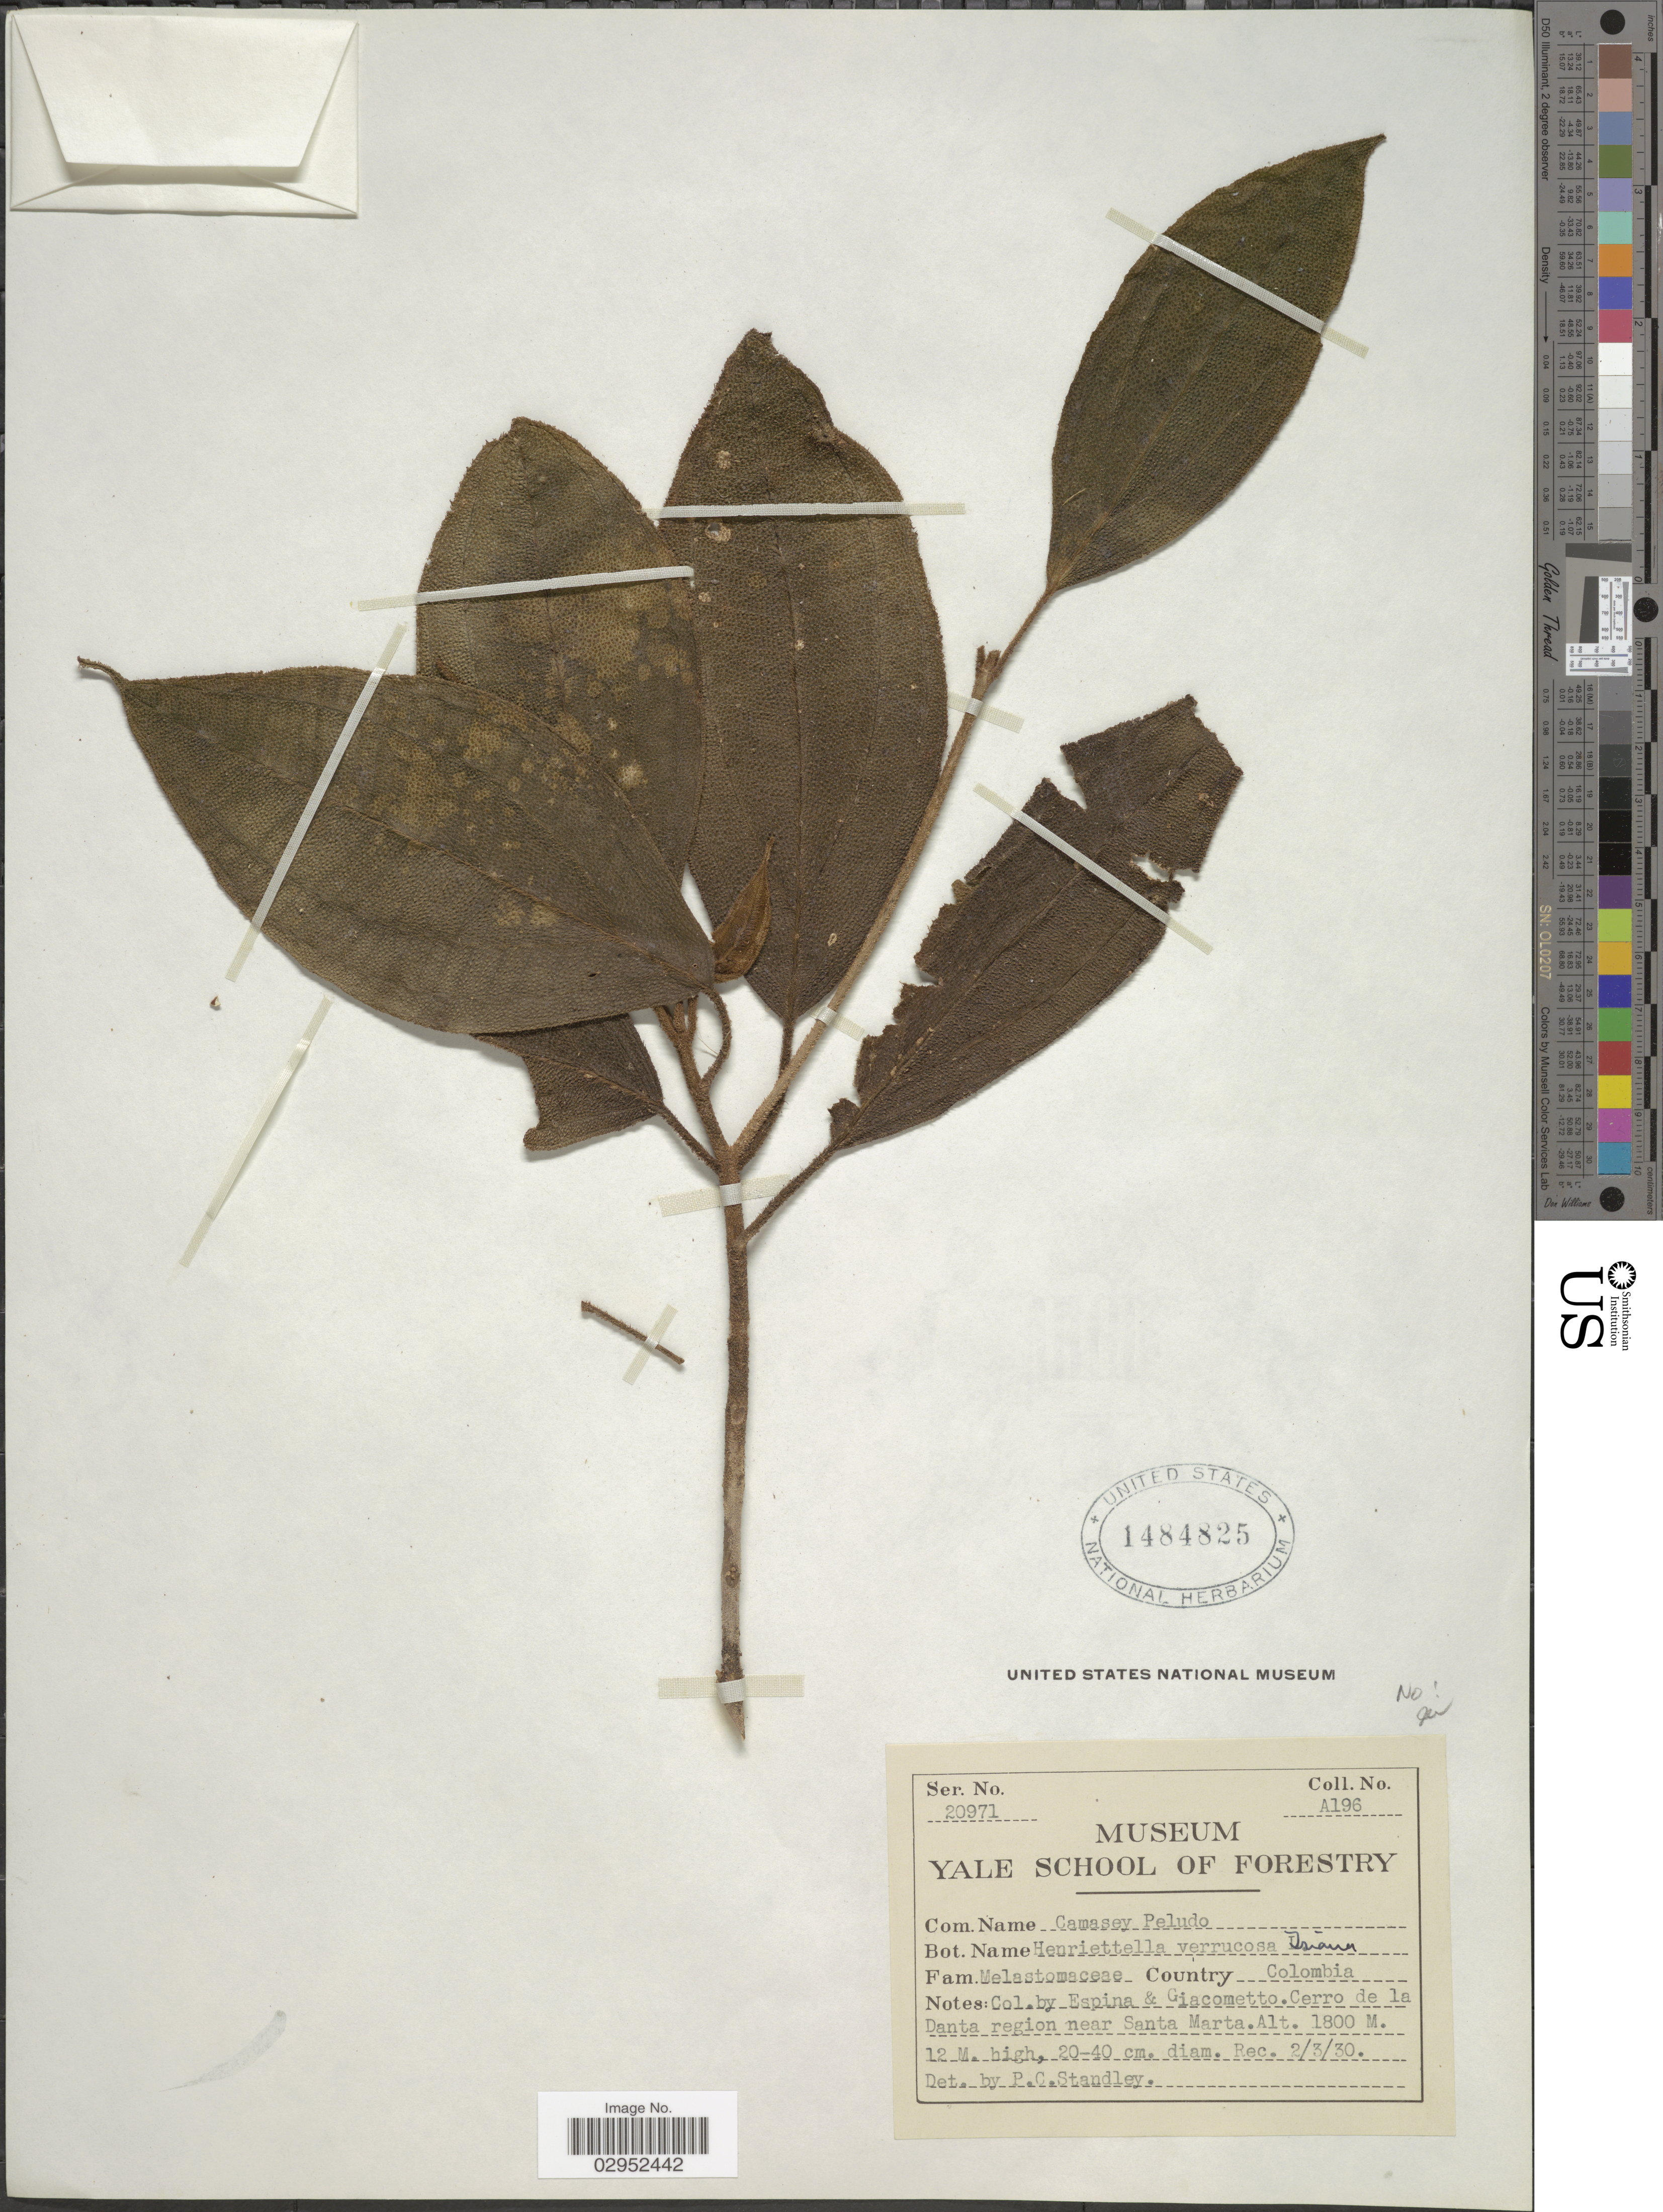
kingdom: Plantae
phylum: Tracheophyta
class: Magnoliopsida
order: Myrtales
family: Melastomataceae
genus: Henriettea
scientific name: Henriettea sp.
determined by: Strong, Mark T., (BOT), Smithsonian Institution - National Museum of Natural History (UNITED STATES)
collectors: -. Espina & Giacometto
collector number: A196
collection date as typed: Transcribed d/m/y: 2/3/30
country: Colombia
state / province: Magdalena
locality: Cerro de la Danta region near Santa Marta.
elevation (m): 1800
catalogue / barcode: US 1484825